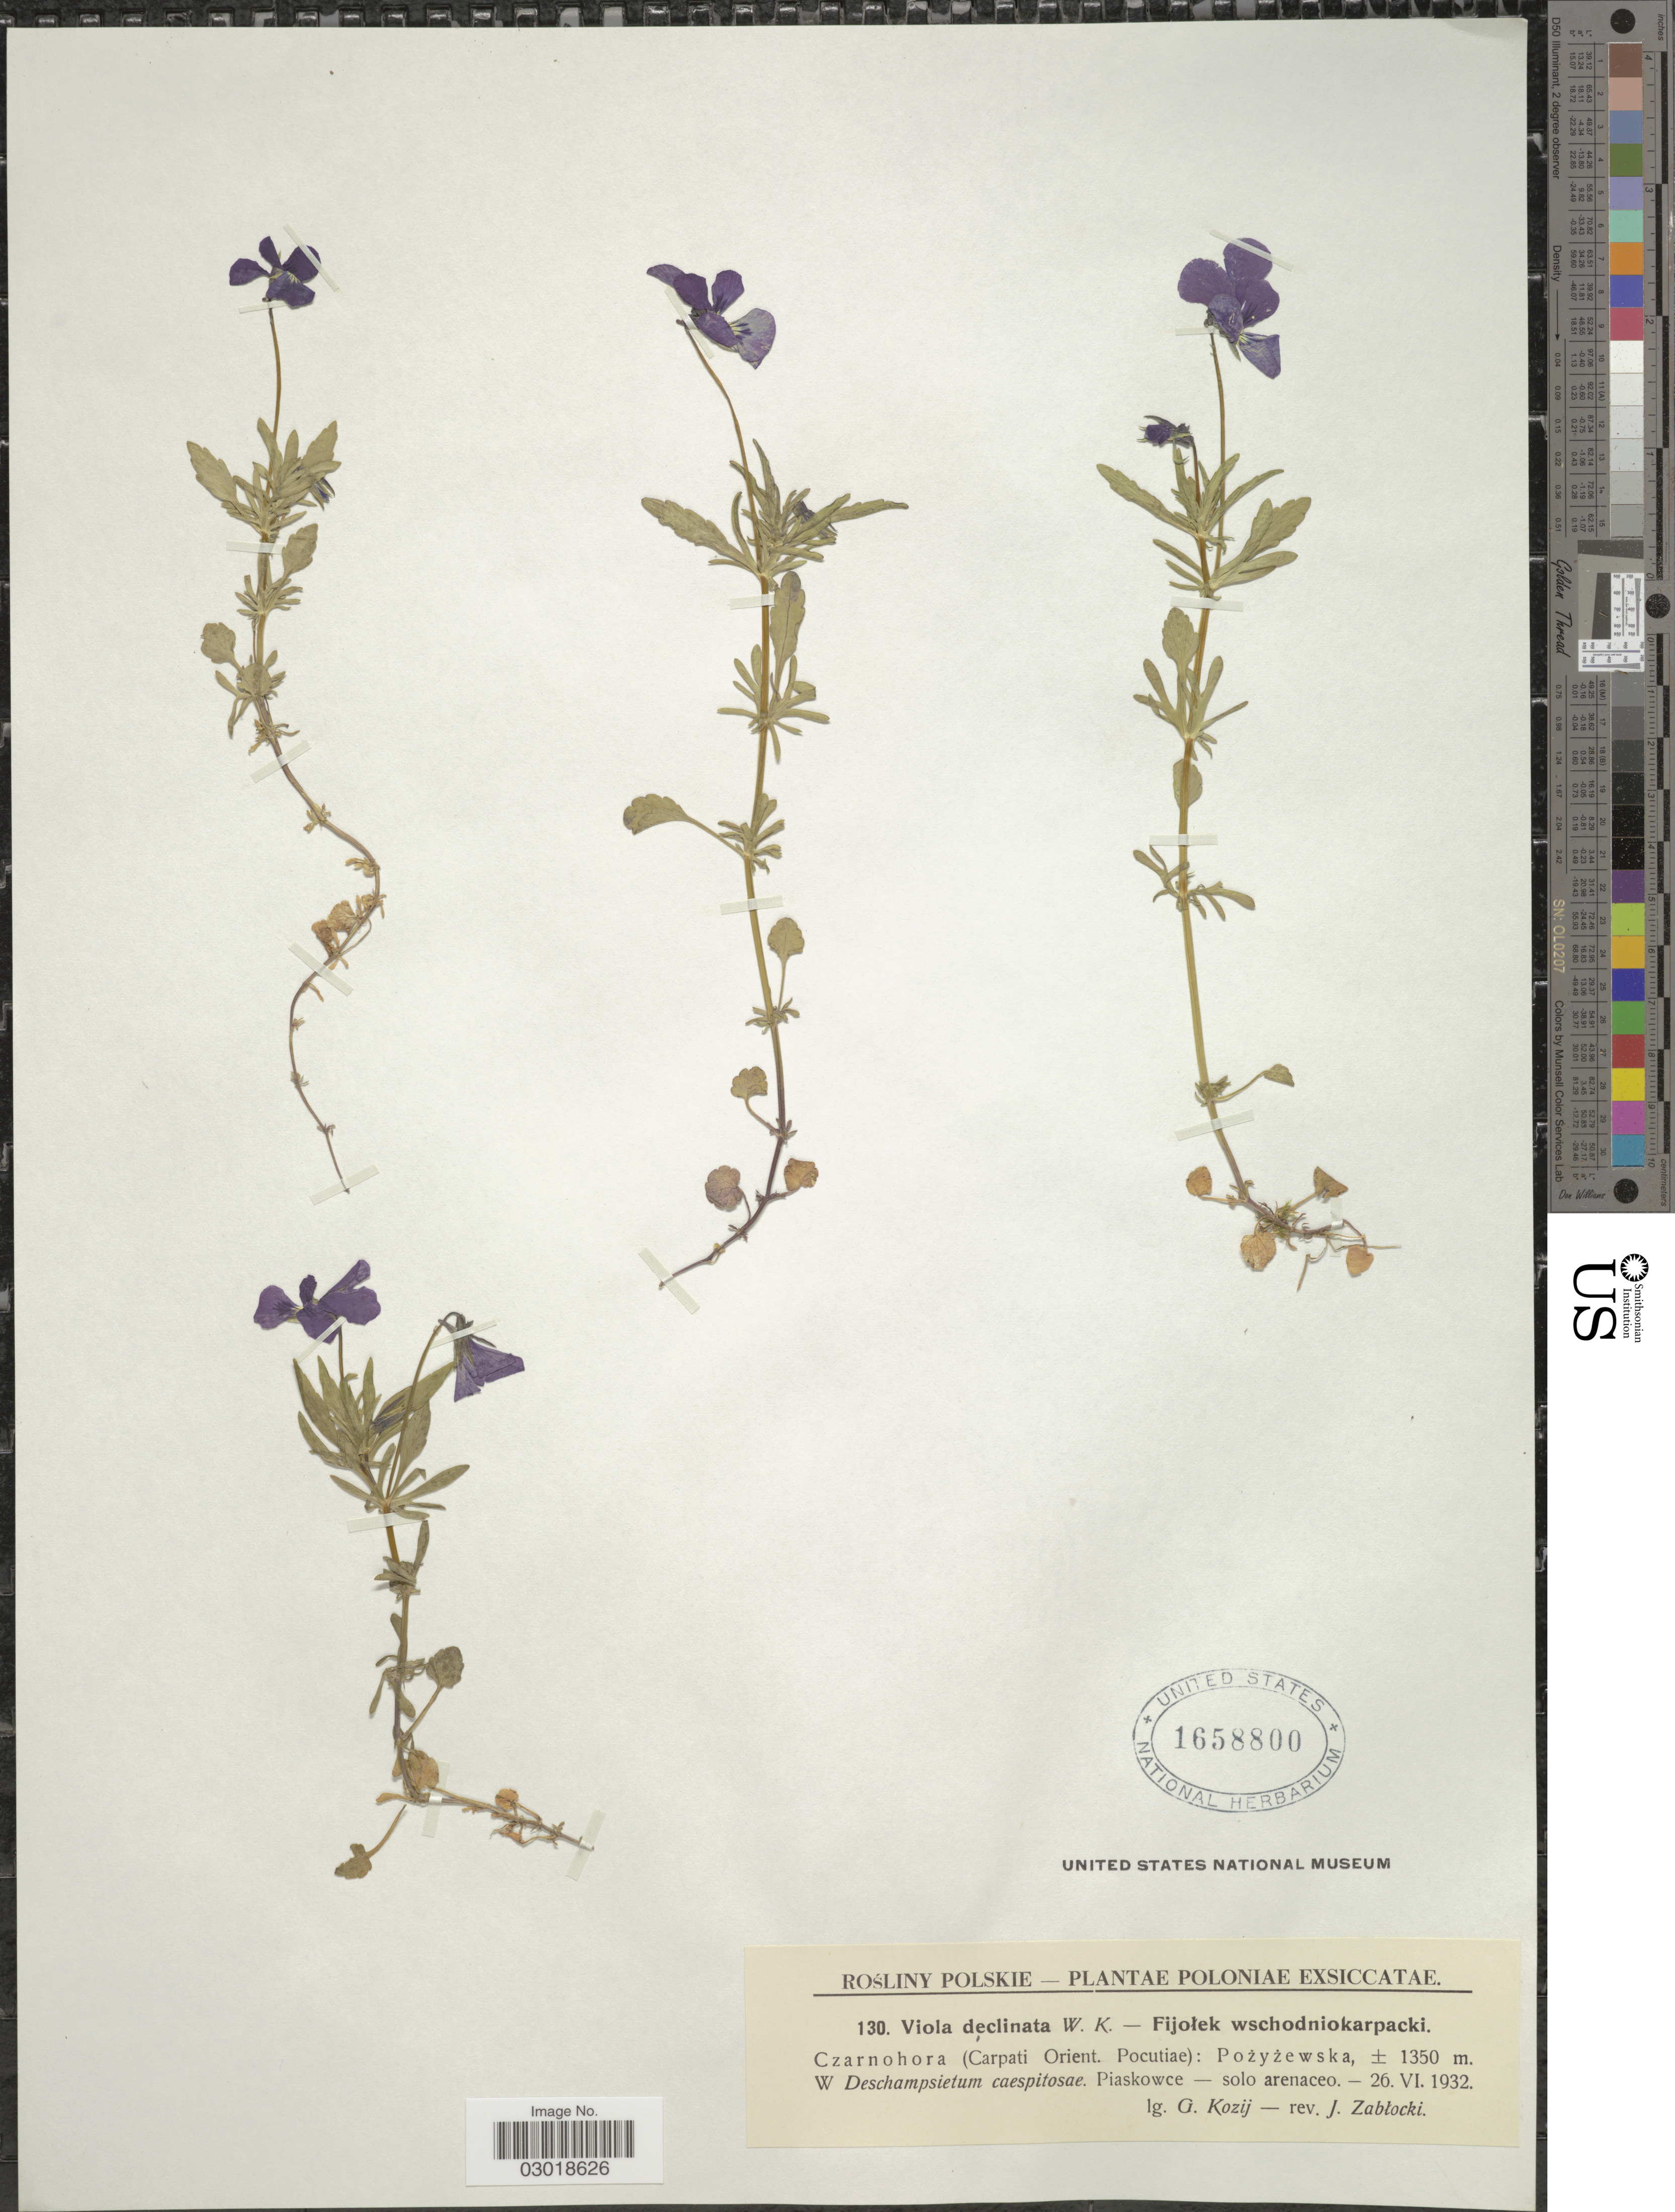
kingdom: Plantae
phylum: Tracheophyta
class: Magnoliopsida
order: Malpighiales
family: Violaceae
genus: Viola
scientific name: Viola declinata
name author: Waldst. & Kit.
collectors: G. Kozij & J. Zablocki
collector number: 130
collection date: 1932-06-26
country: Poland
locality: Poloniae. Czarnohora (Carpati Orient. Pocutiae): Pozyzewska. Piaskowce- solo arenaceo.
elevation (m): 1350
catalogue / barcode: US 1658800